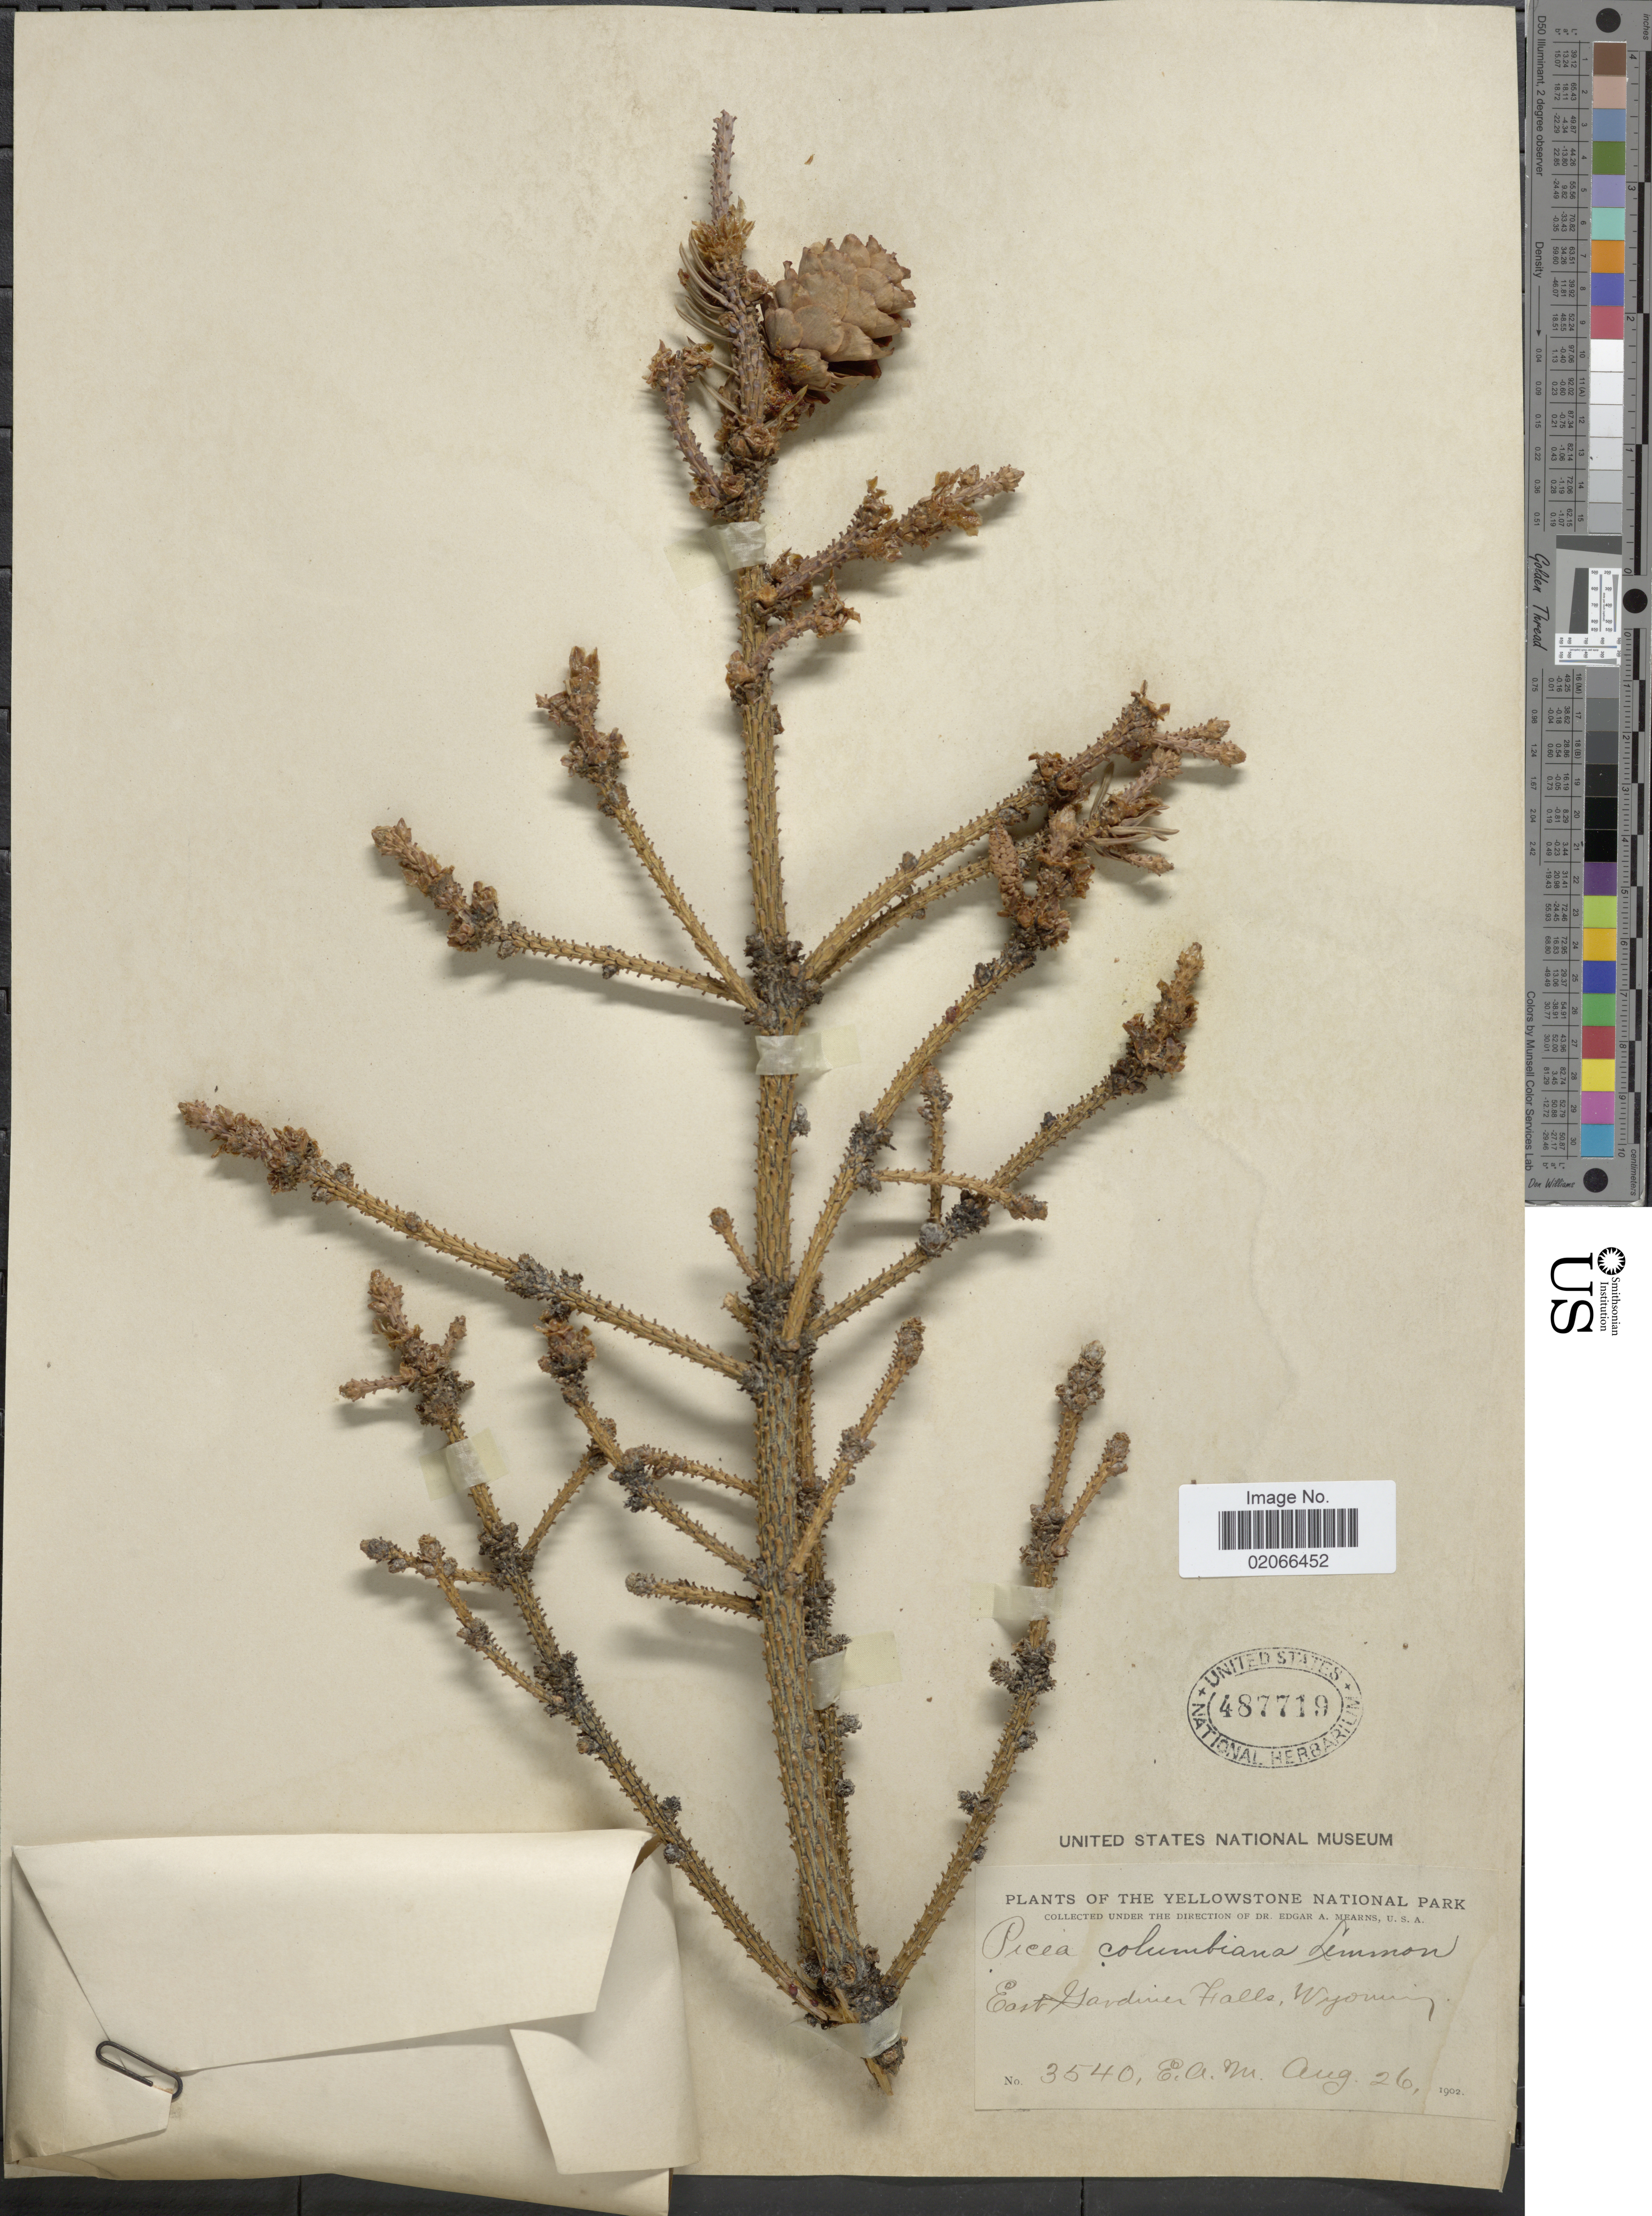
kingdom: Plantae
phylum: Tracheophyta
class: Pinopsida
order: Pinales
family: Pinaceae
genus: Picea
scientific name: Picea engelmannii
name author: Parry ex Engelm.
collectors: E. A. Mearns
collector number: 3540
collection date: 1902-08-26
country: United States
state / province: Wyoming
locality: Yellowstone National Park, east Gardiner Falls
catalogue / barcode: US 487719